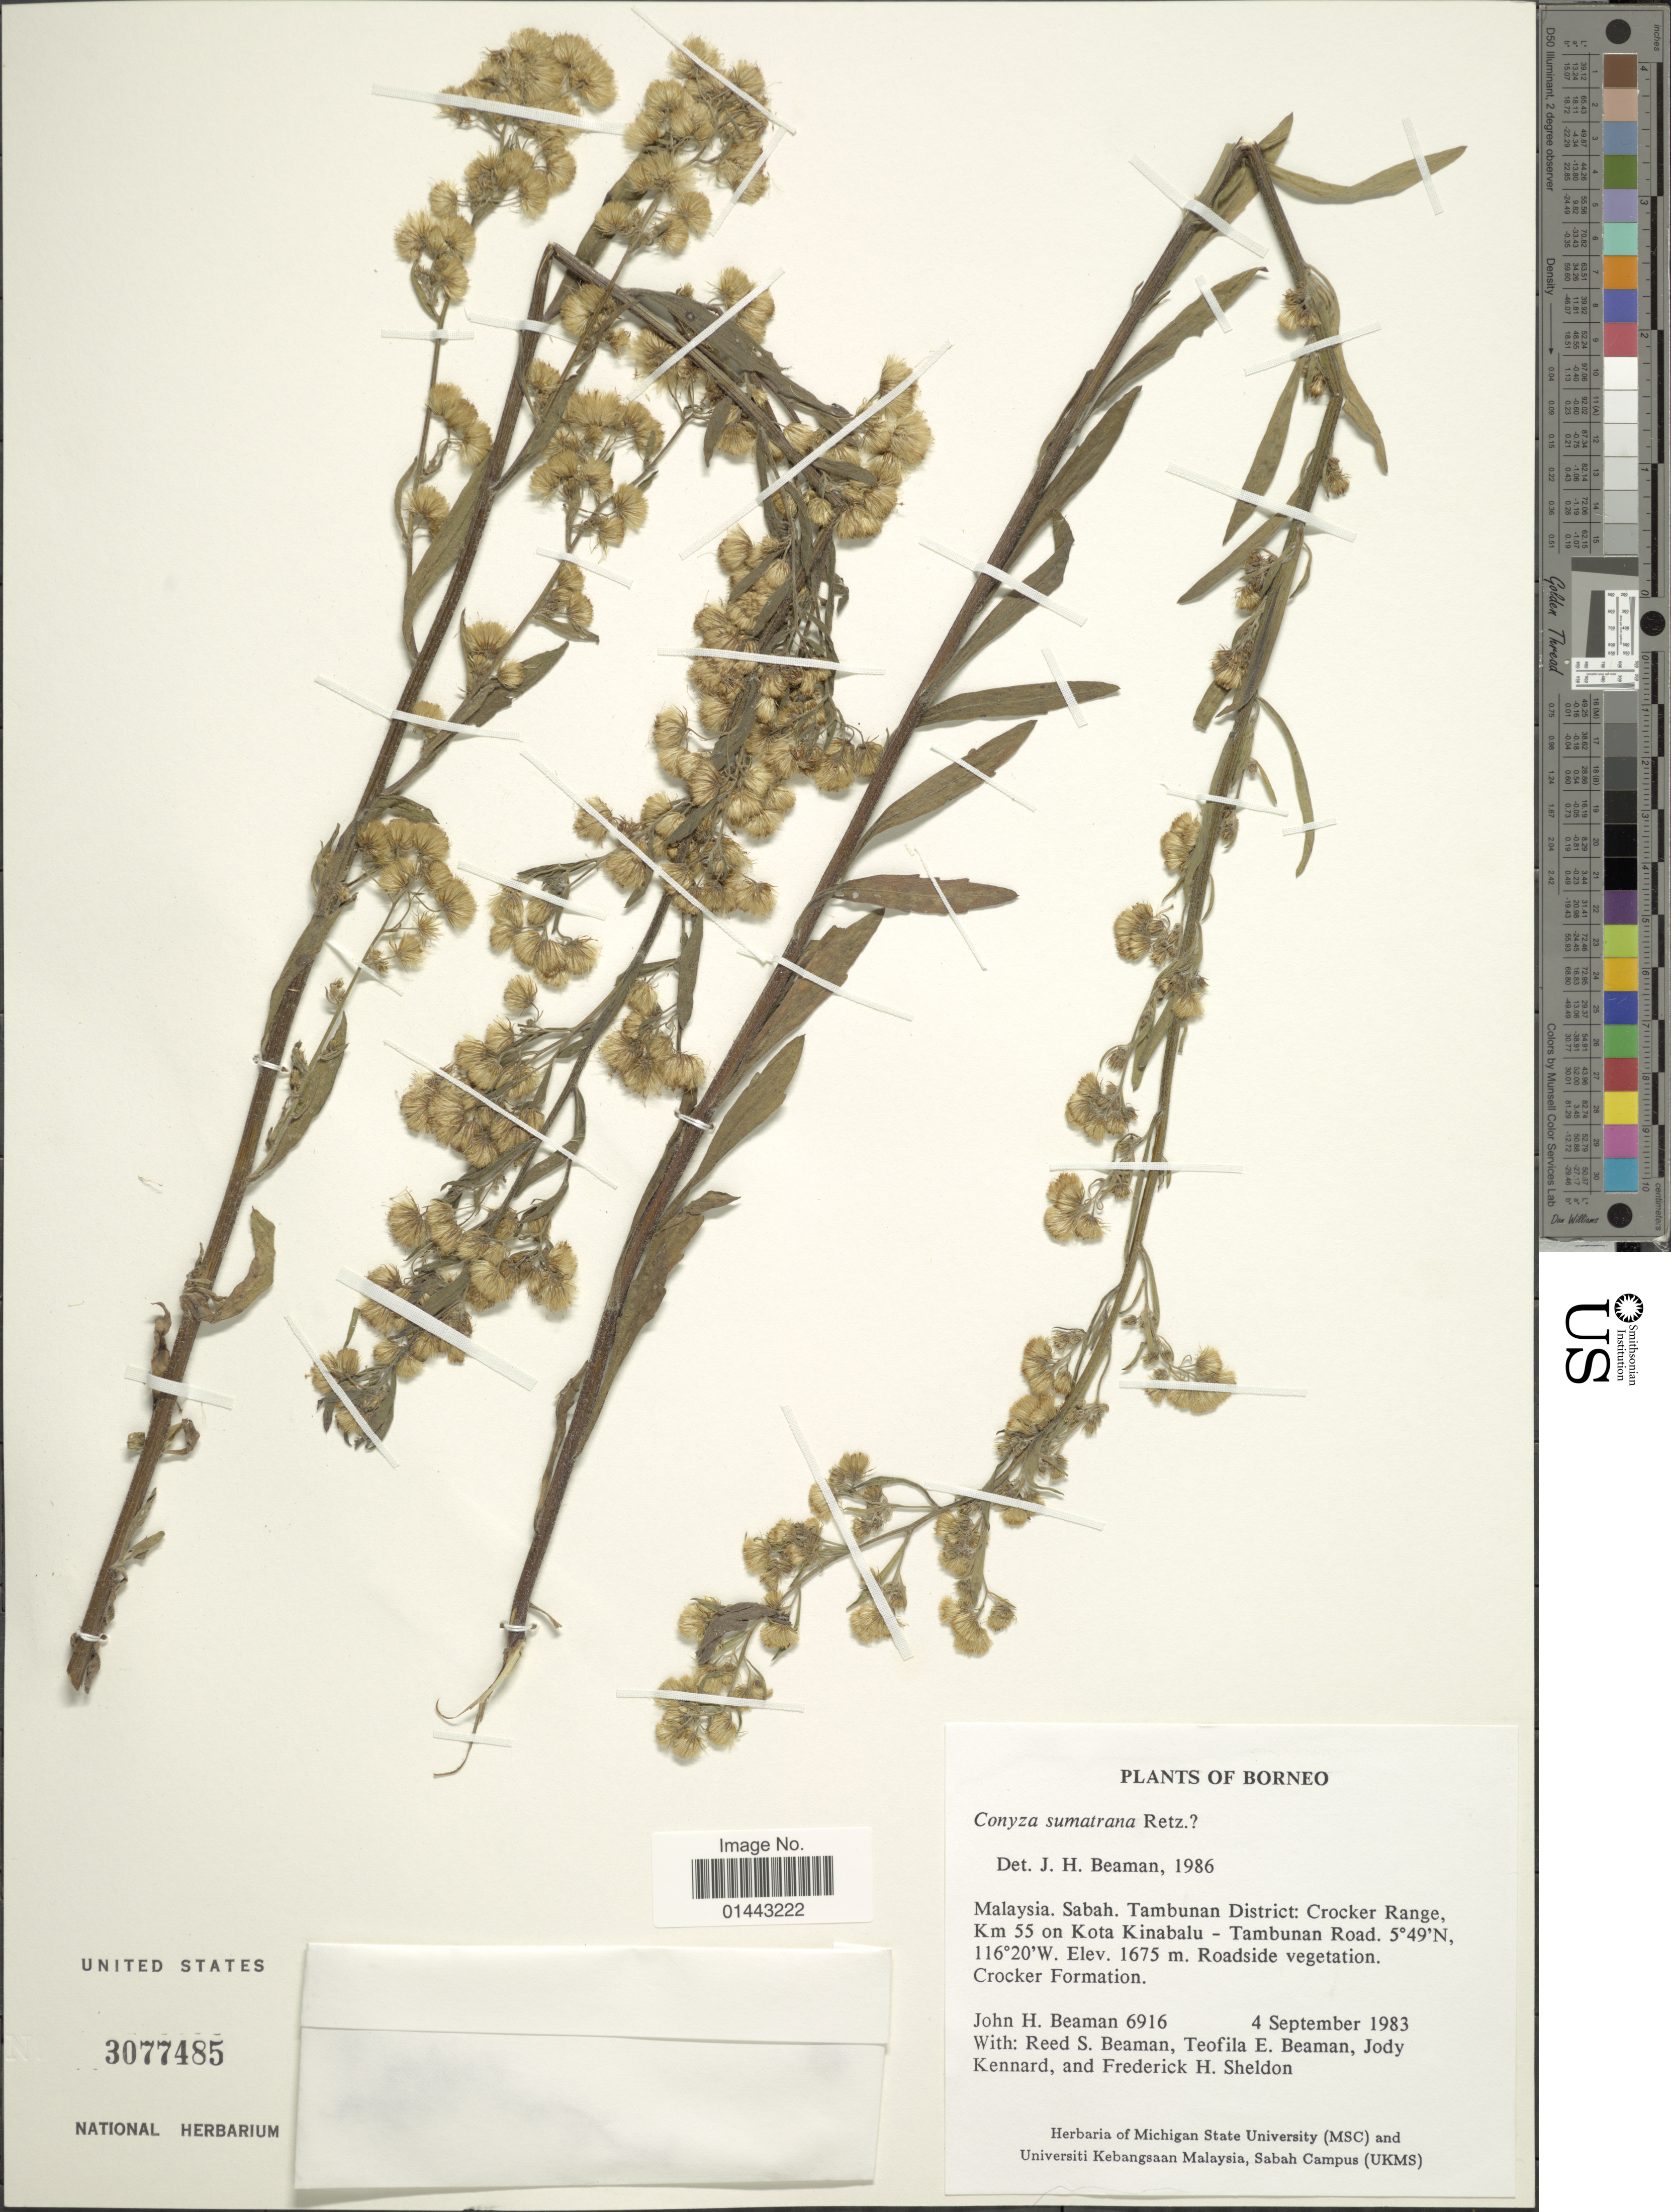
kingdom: Plantae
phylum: Tracheophyta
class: Magnoliopsida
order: Asterales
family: Asteraceae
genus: Erigeron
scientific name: Erigeron sumatrensis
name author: Retz.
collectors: J. H. Beaman, R. S. Beaman, T. E. Beaman, J. Kennard & F. Sheldon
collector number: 6916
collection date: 1983-09-04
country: Malaysia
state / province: Sabah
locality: Borneo, Tambunan District: Crocker Range, Km 55 on Kota Kinabalu-Tambunan Road, roadside.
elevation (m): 1675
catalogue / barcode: US 3077485